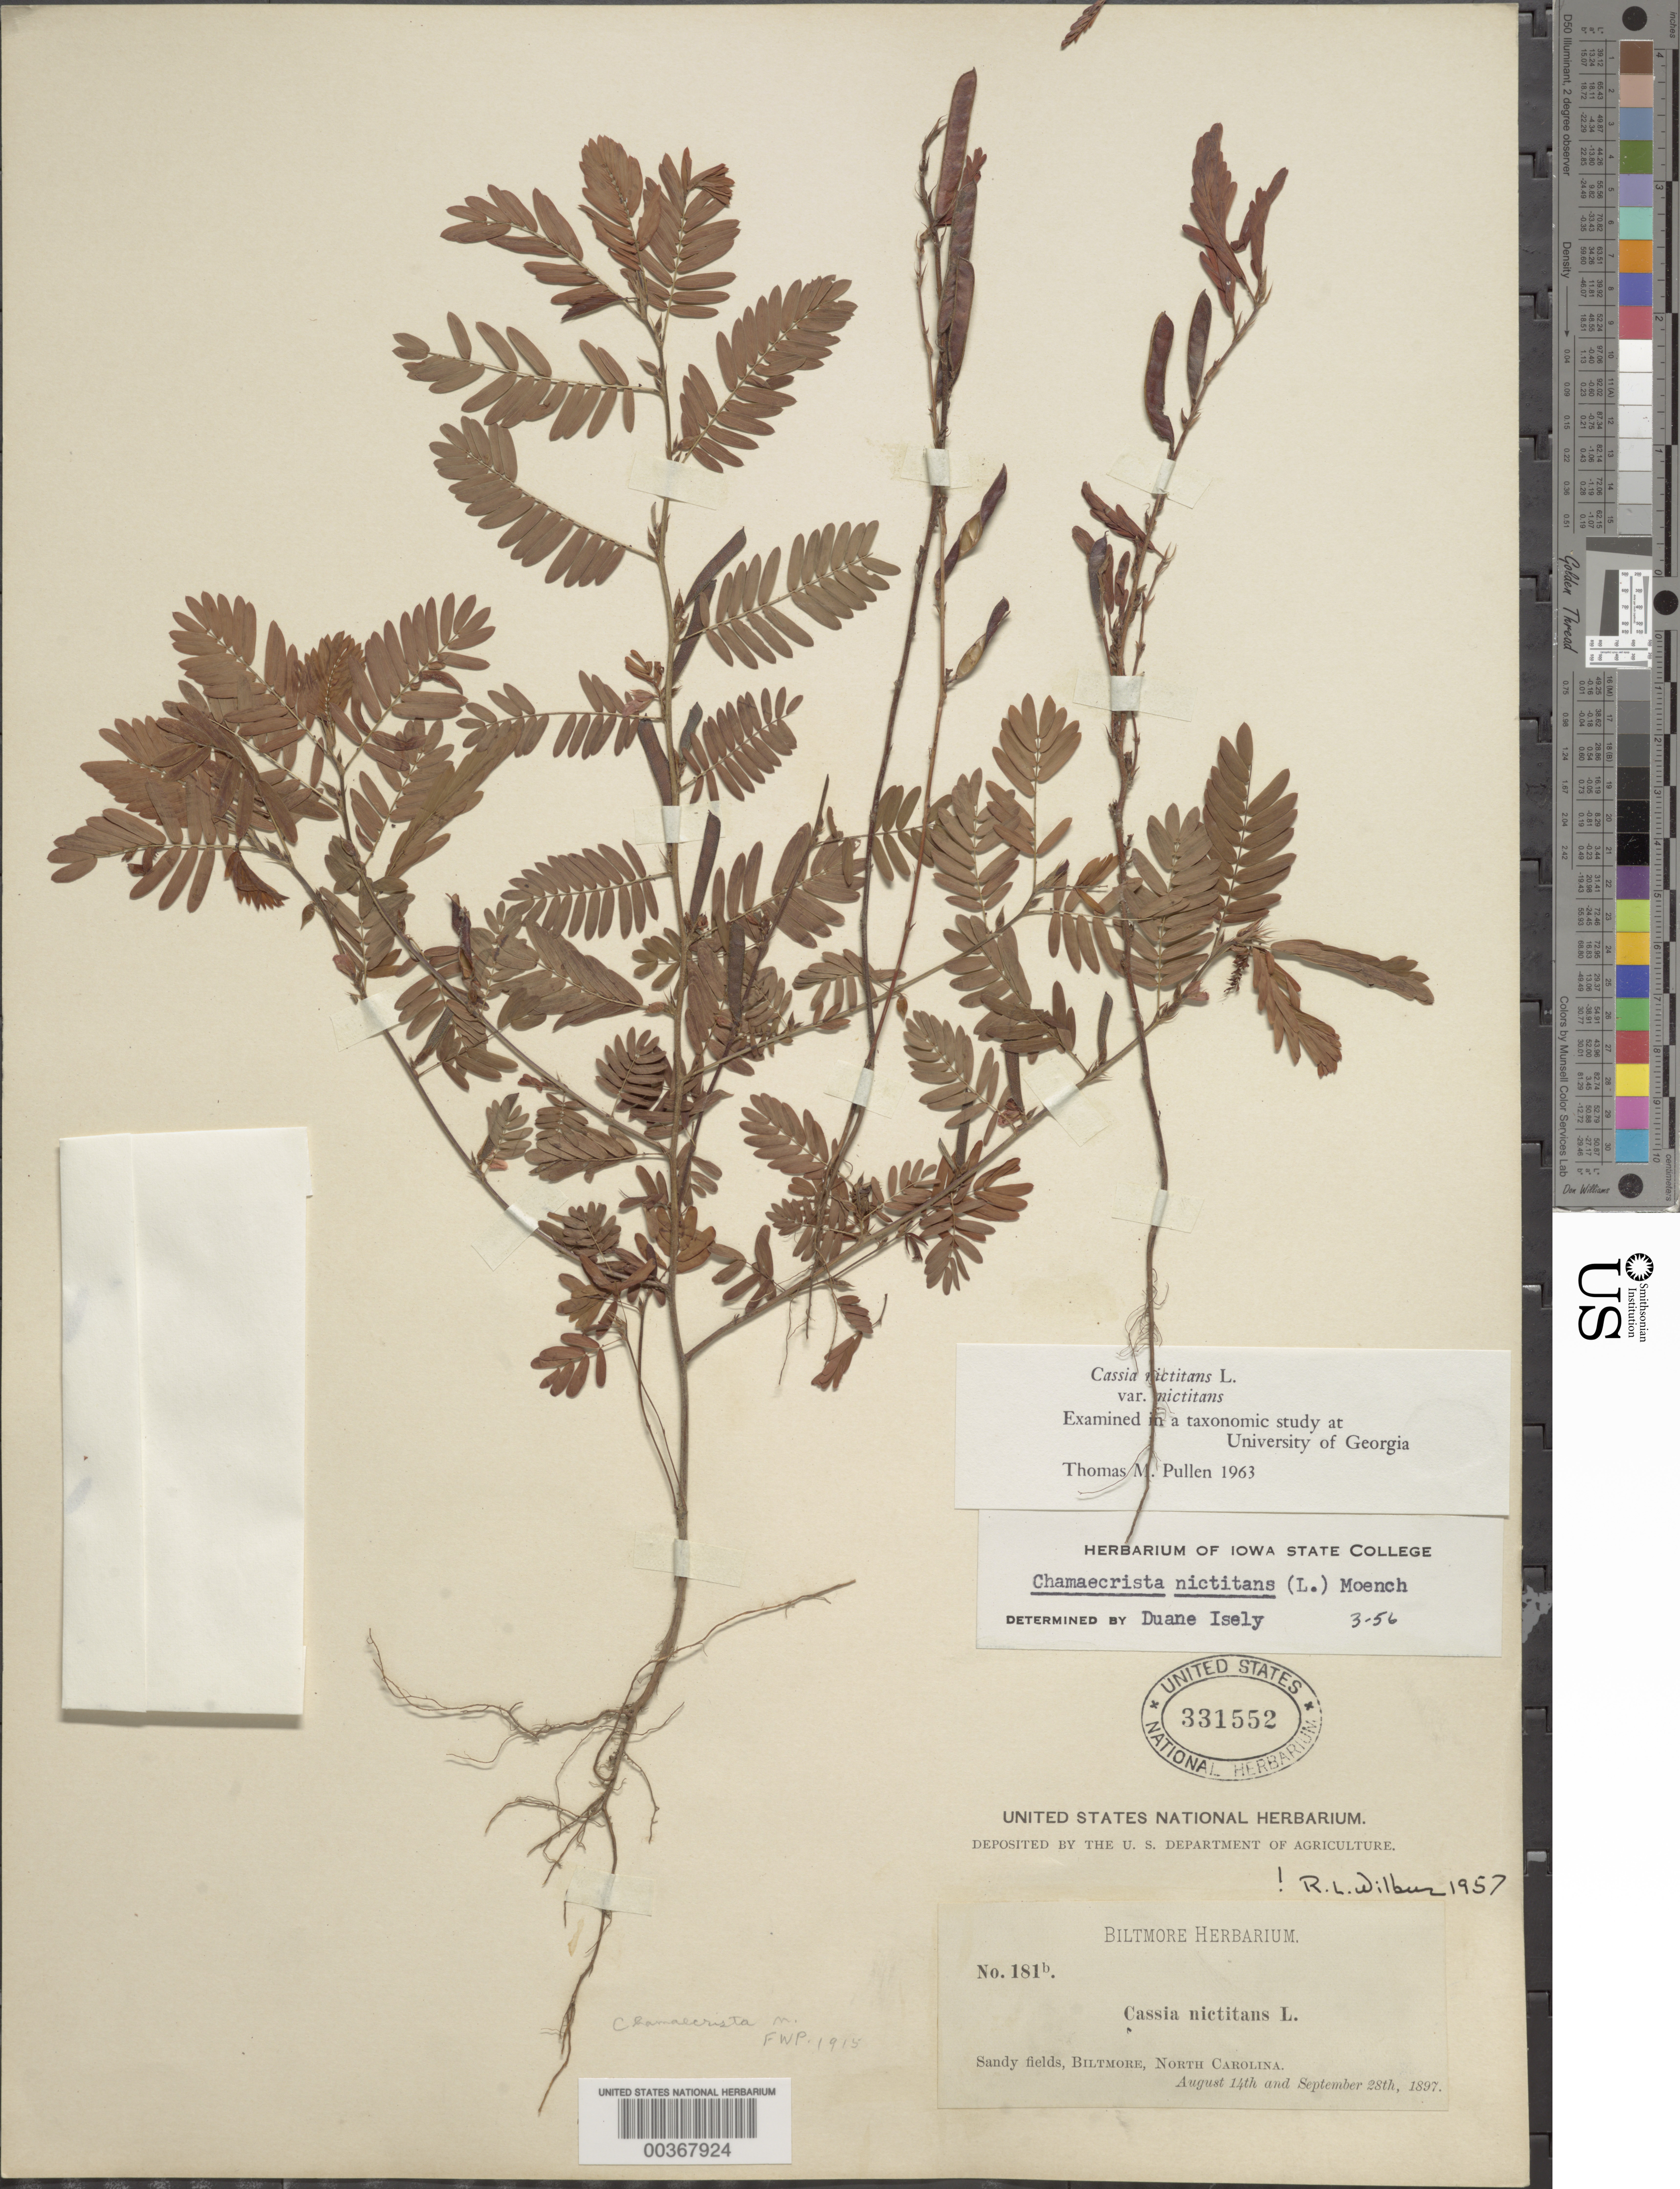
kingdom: Plantae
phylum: Tracheophyta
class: Magnoliopsida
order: Fabales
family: Fabaceae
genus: Chamaecrista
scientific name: Chamaecrista nictitans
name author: (L.) Moench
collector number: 181b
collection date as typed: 14 Aug 1897 and 28 Sep 1897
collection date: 1897-08-14,1897-09-28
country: United States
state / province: North Carolina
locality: Biltmore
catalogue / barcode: US 331552